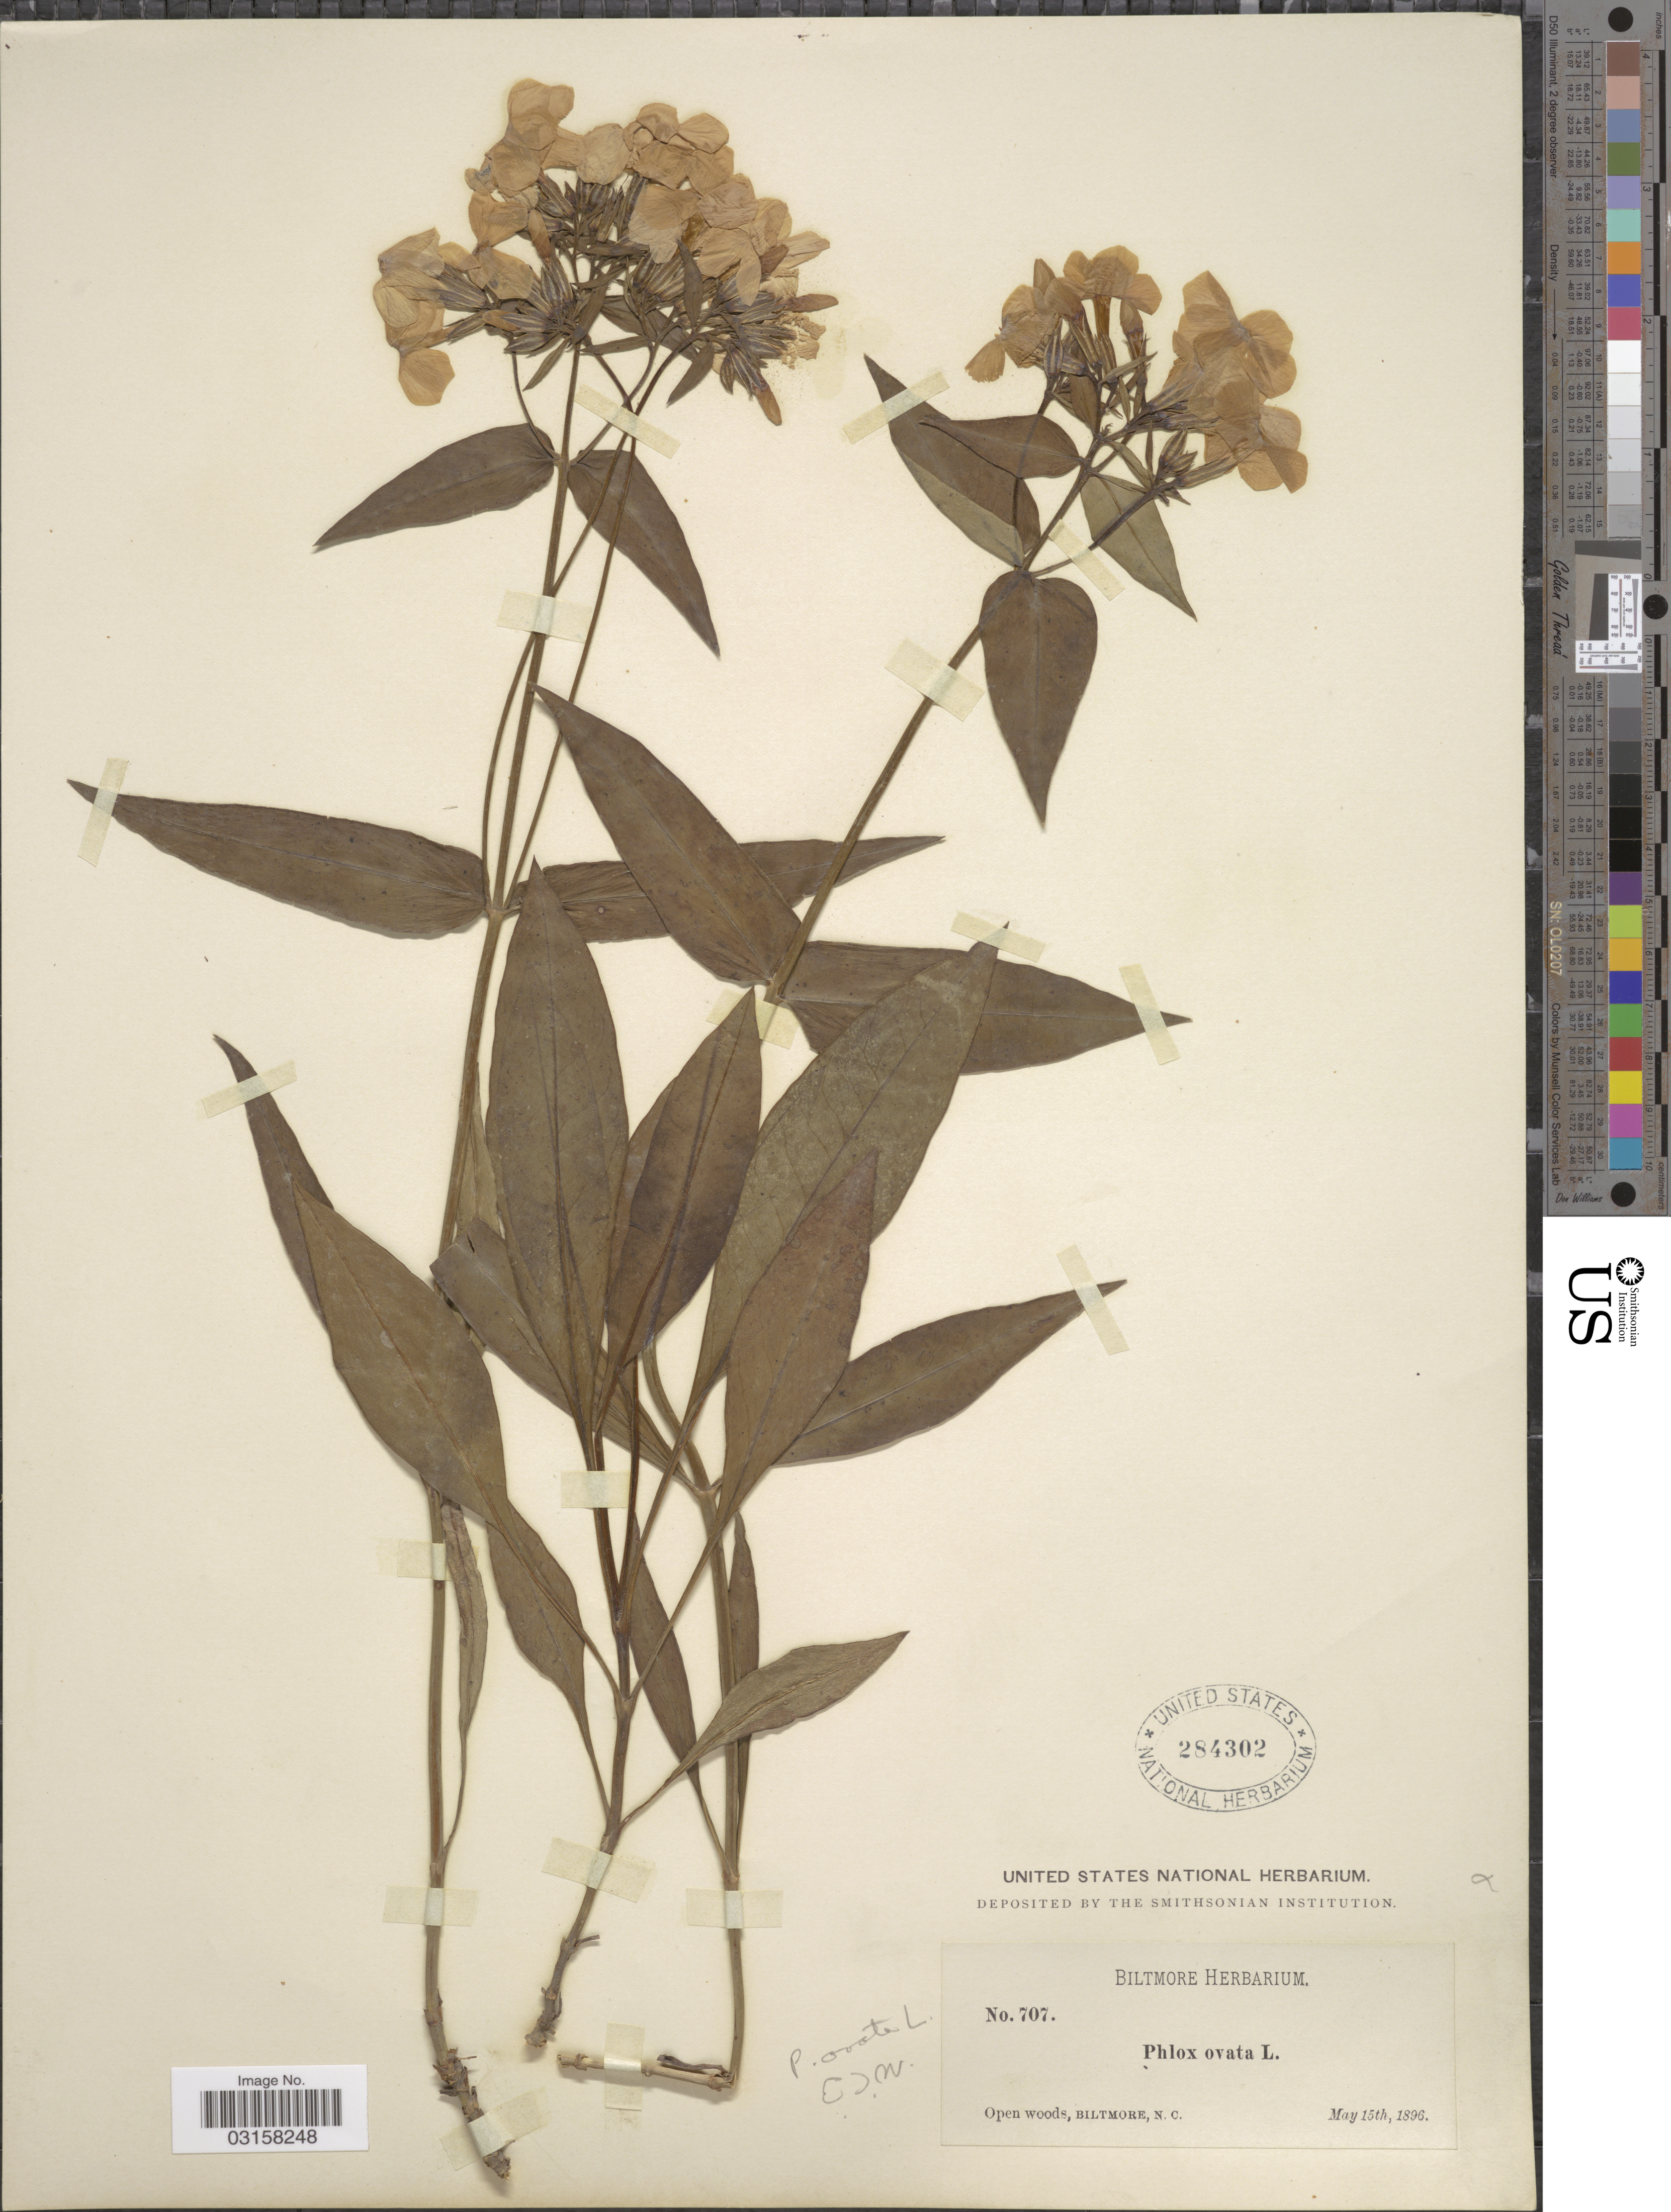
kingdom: Plantae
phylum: Tracheophyta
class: Magnoliopsida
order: Ericales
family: Polemoniaceae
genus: Phlox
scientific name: Phlox ovata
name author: L.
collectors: ex herb. Biltmore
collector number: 707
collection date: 1896-05-15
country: United States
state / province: North Carolina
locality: Open woods, Biltmore.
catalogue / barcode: US 284302